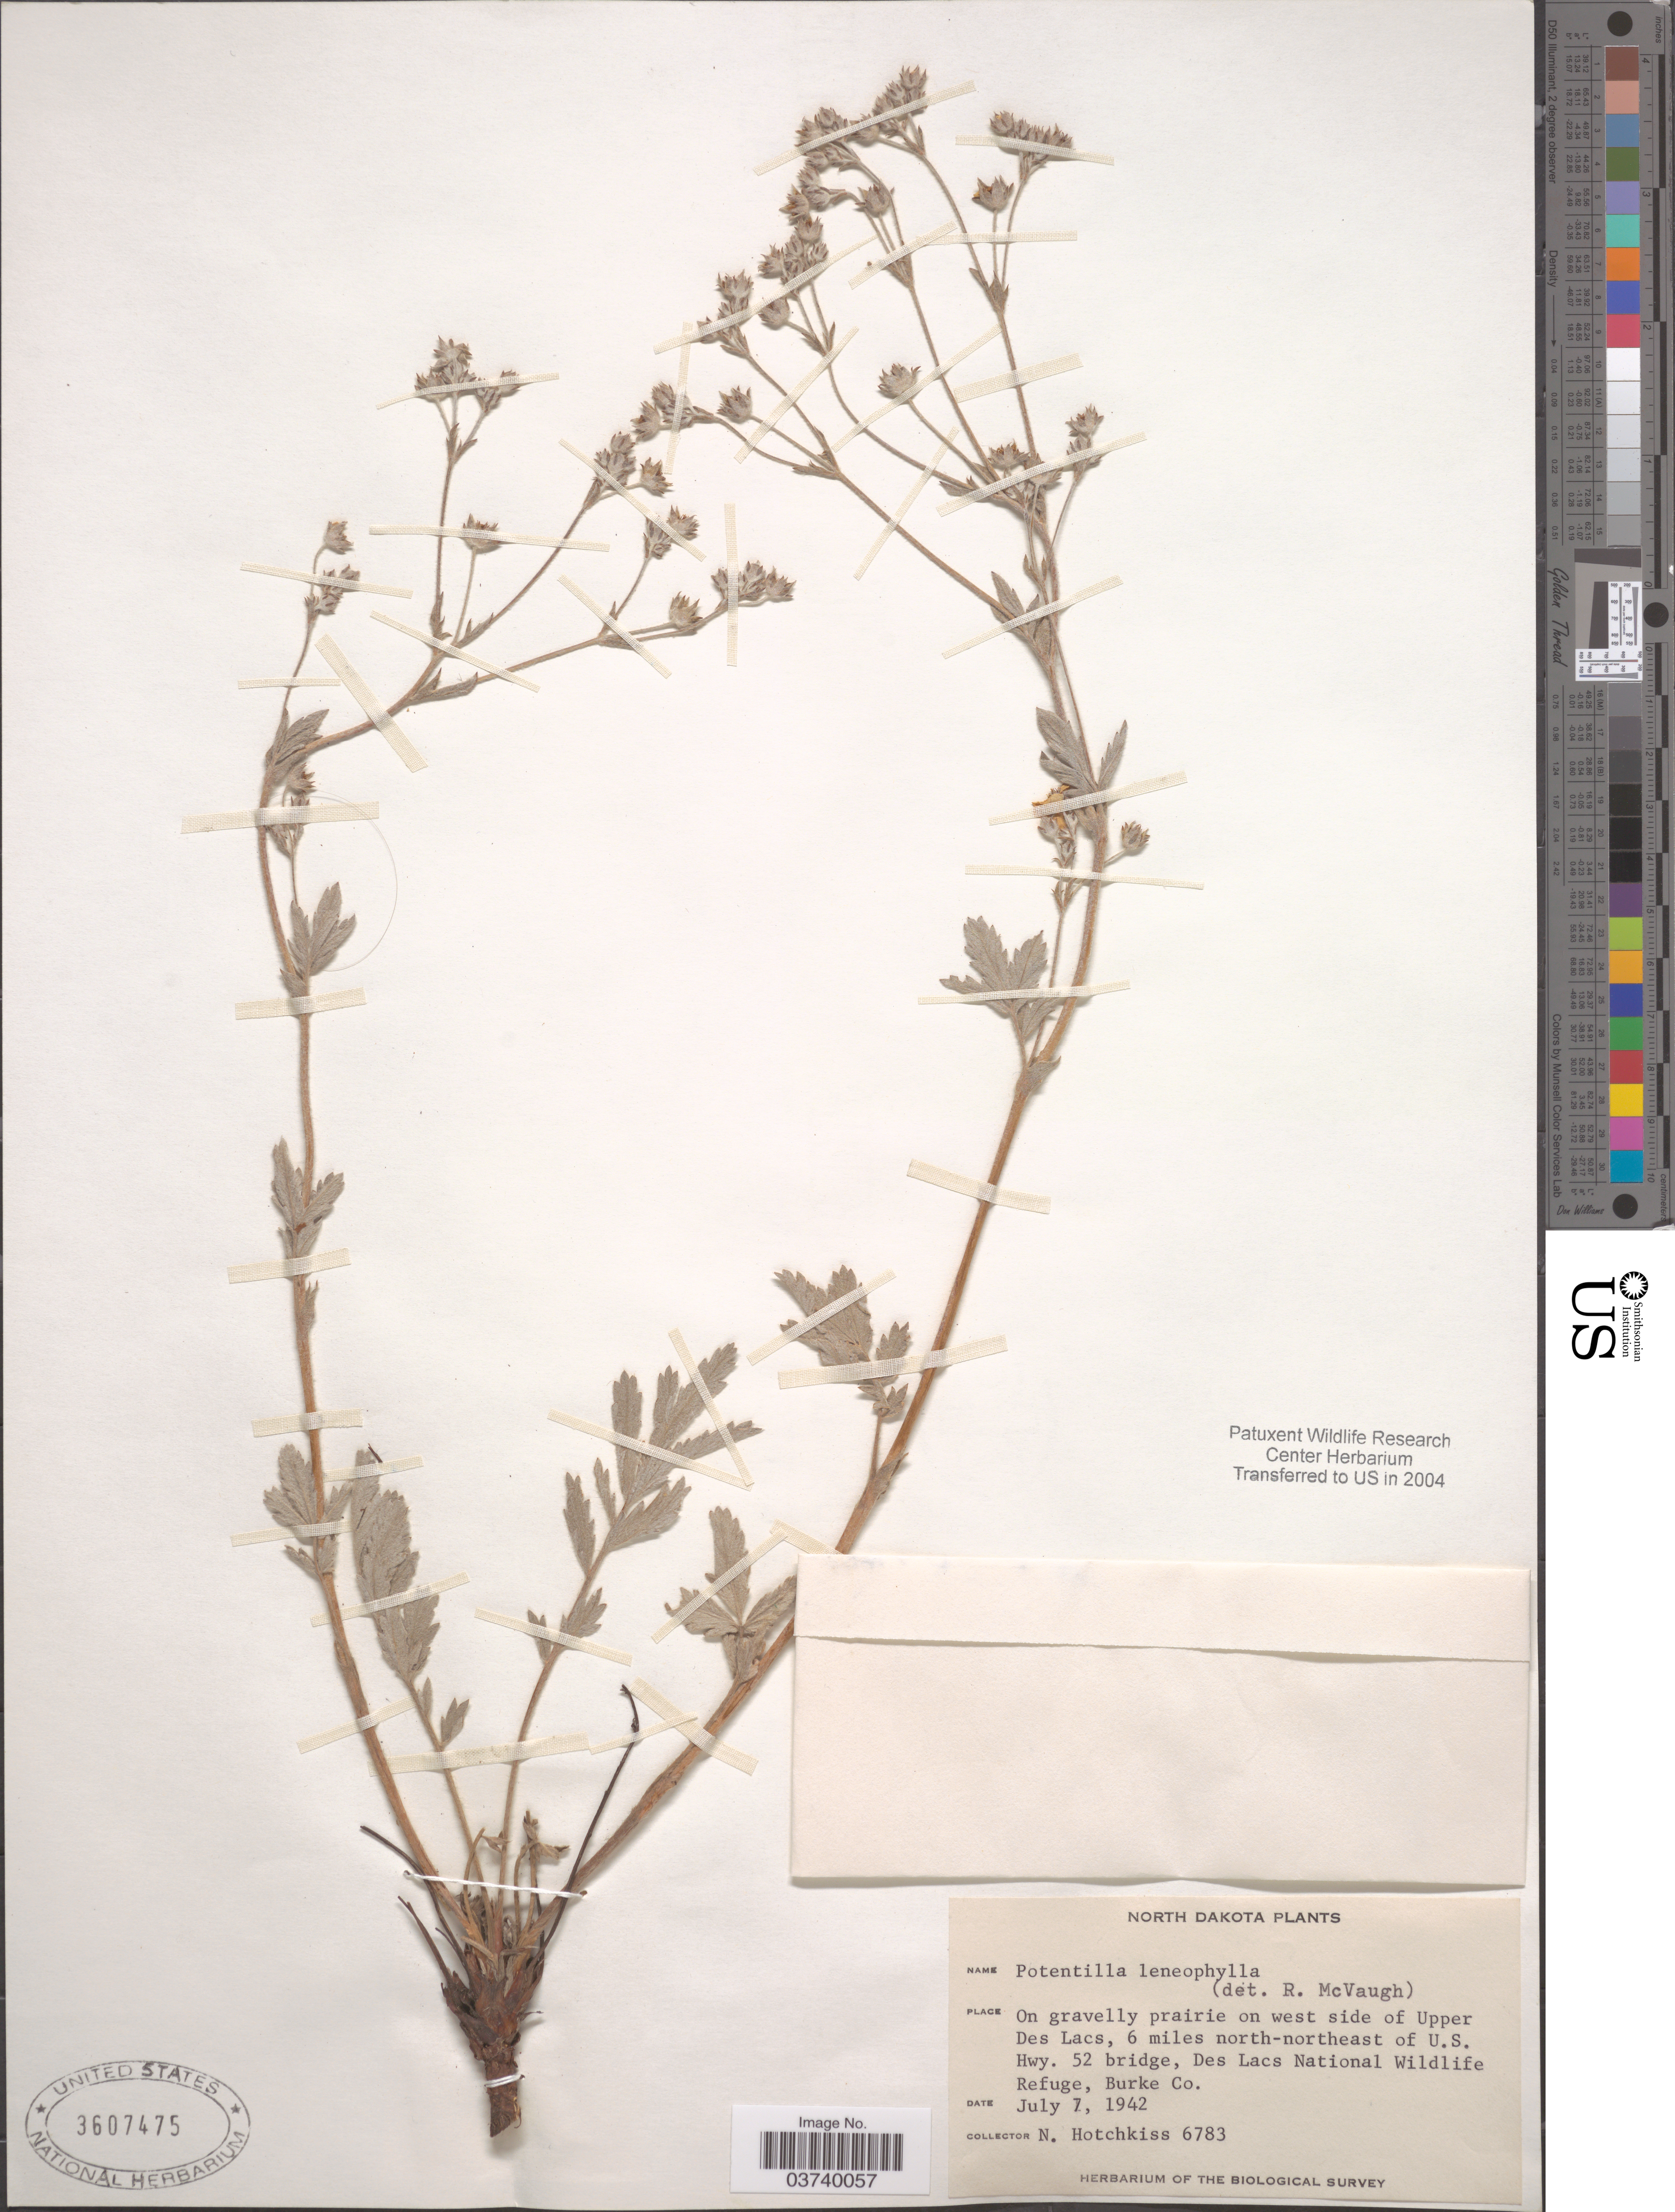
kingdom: Plantae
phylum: Tracheophyta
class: Magnoliopsida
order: Rosales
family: Rosaceae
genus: Potentilla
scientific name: Potentilla leneophylla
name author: Torr. & E. James ex Eaton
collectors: N. Hotchkiss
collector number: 6873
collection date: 1942-07-07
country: United States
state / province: North Dakota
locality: On west side of Upper Des Lacs, 6 miles north-northeast of U.S. Hwy. 52 bridge, Des Lacs National Wildlife Refuge, Burke Co.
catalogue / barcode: US 3607475